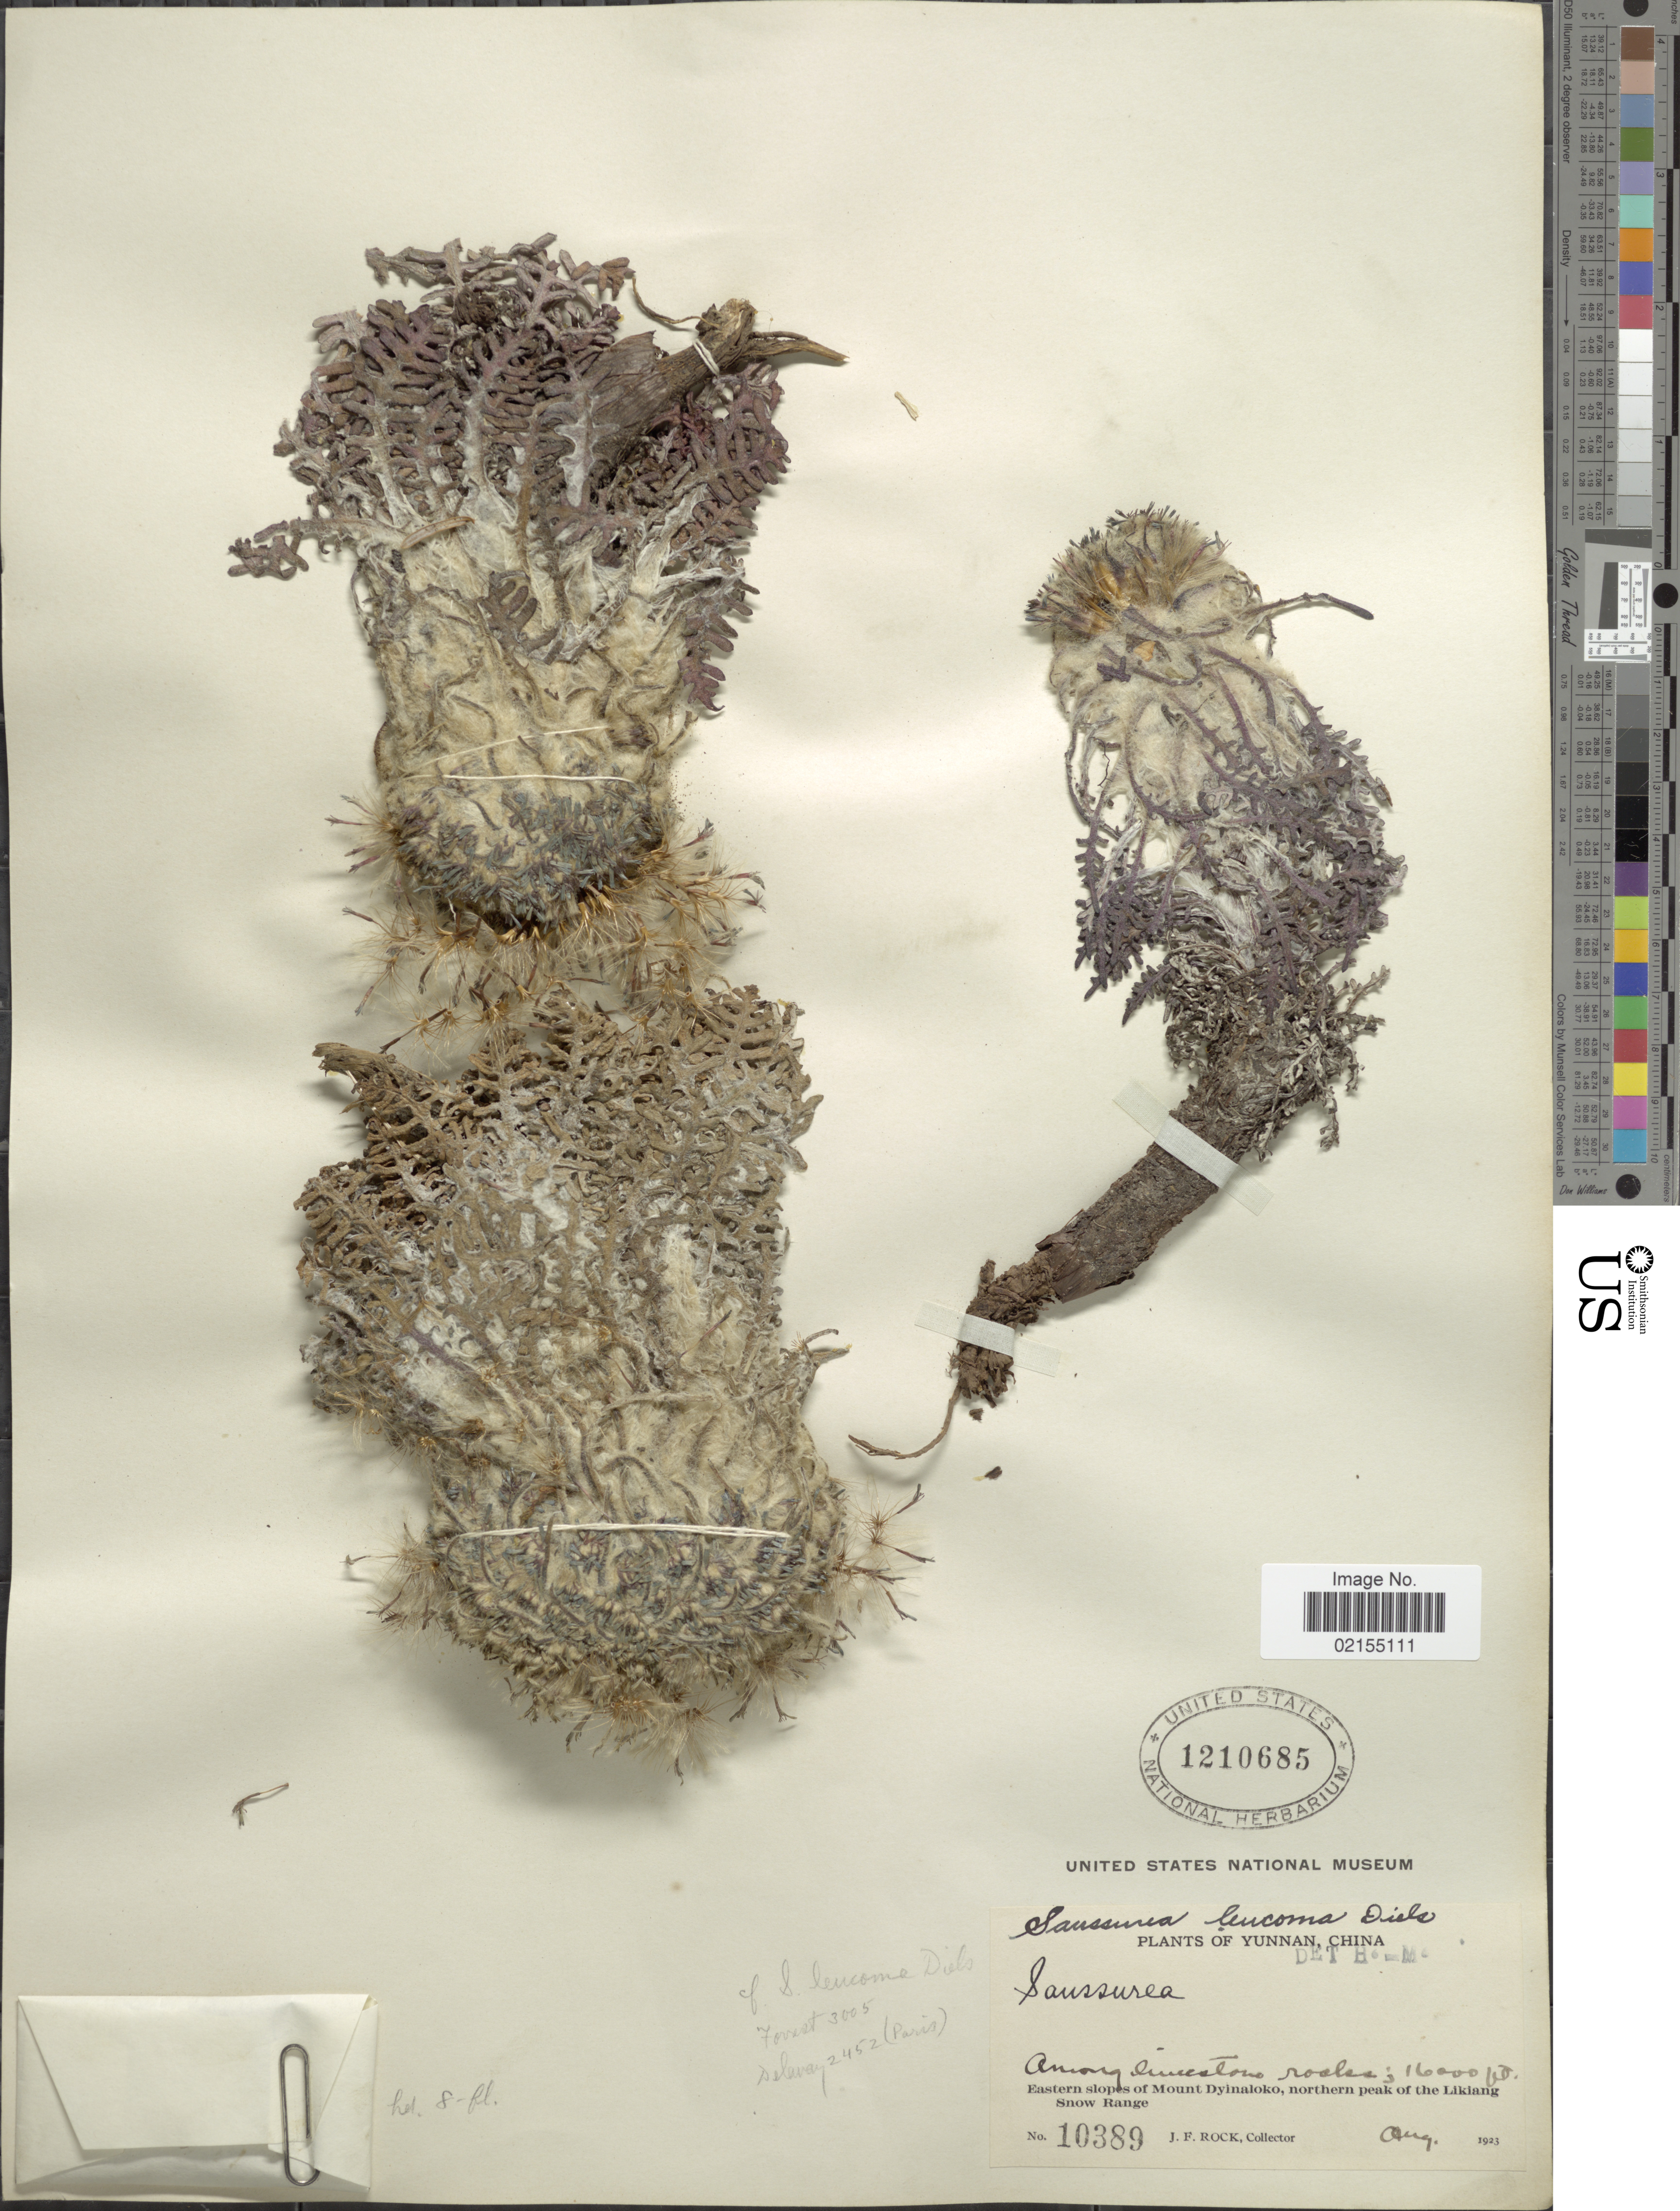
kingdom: Plantae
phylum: Tracheophyta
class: Magnoliopsida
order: Asterales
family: Asteraceae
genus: Saussurea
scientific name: Saussurea leucoma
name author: Diels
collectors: J. Rock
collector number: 10389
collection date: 1923-08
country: China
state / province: Yunnan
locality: Yunnan, China, Eastern slopes of Mount Dyinaloko, northern peak of the Likiang Snow Range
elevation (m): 4877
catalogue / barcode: US 1210685